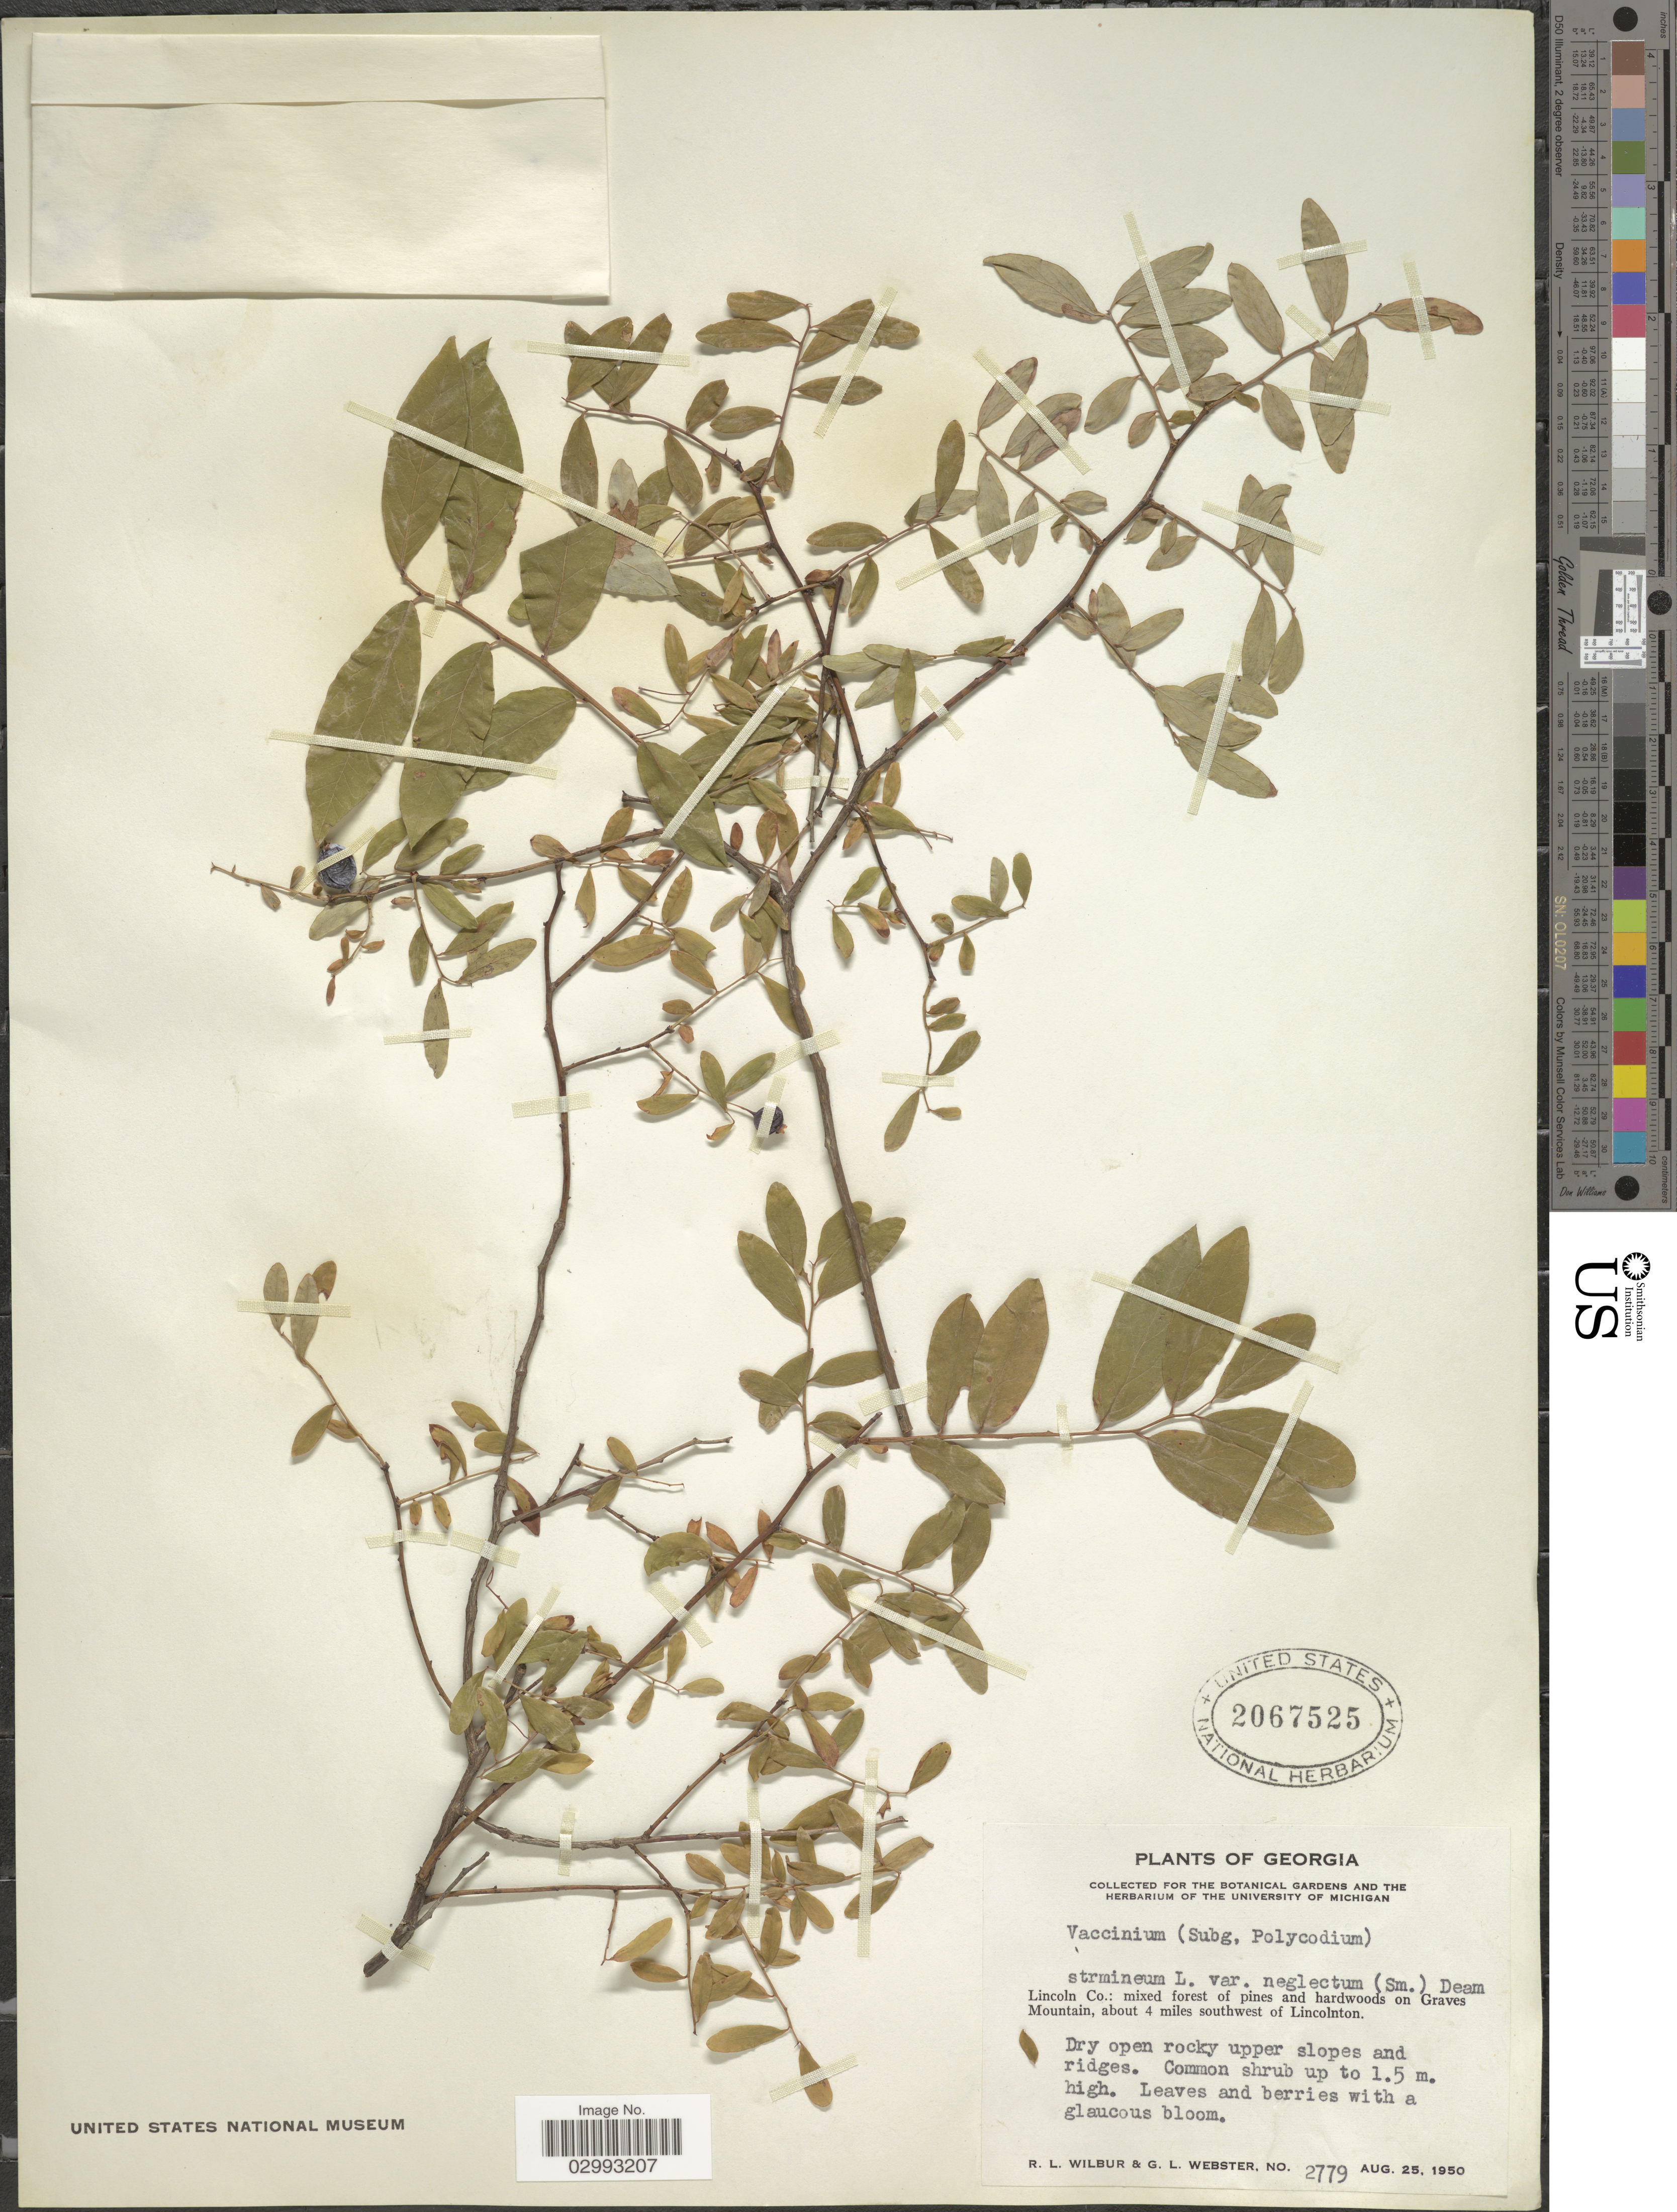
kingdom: Plantae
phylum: Tracheophyta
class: Magnoliopsida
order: Ericales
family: Ericaceae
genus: Polycodium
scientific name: Polycodium stamineum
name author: (L.) Greene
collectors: R. L. Wilbur & G. L. Webster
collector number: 2779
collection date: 1950-08-25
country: United States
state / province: Georgia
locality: Lincoln Co.: on Graves Mountain, about 4 miles southwest of Lincolnton.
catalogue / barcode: US 2067525